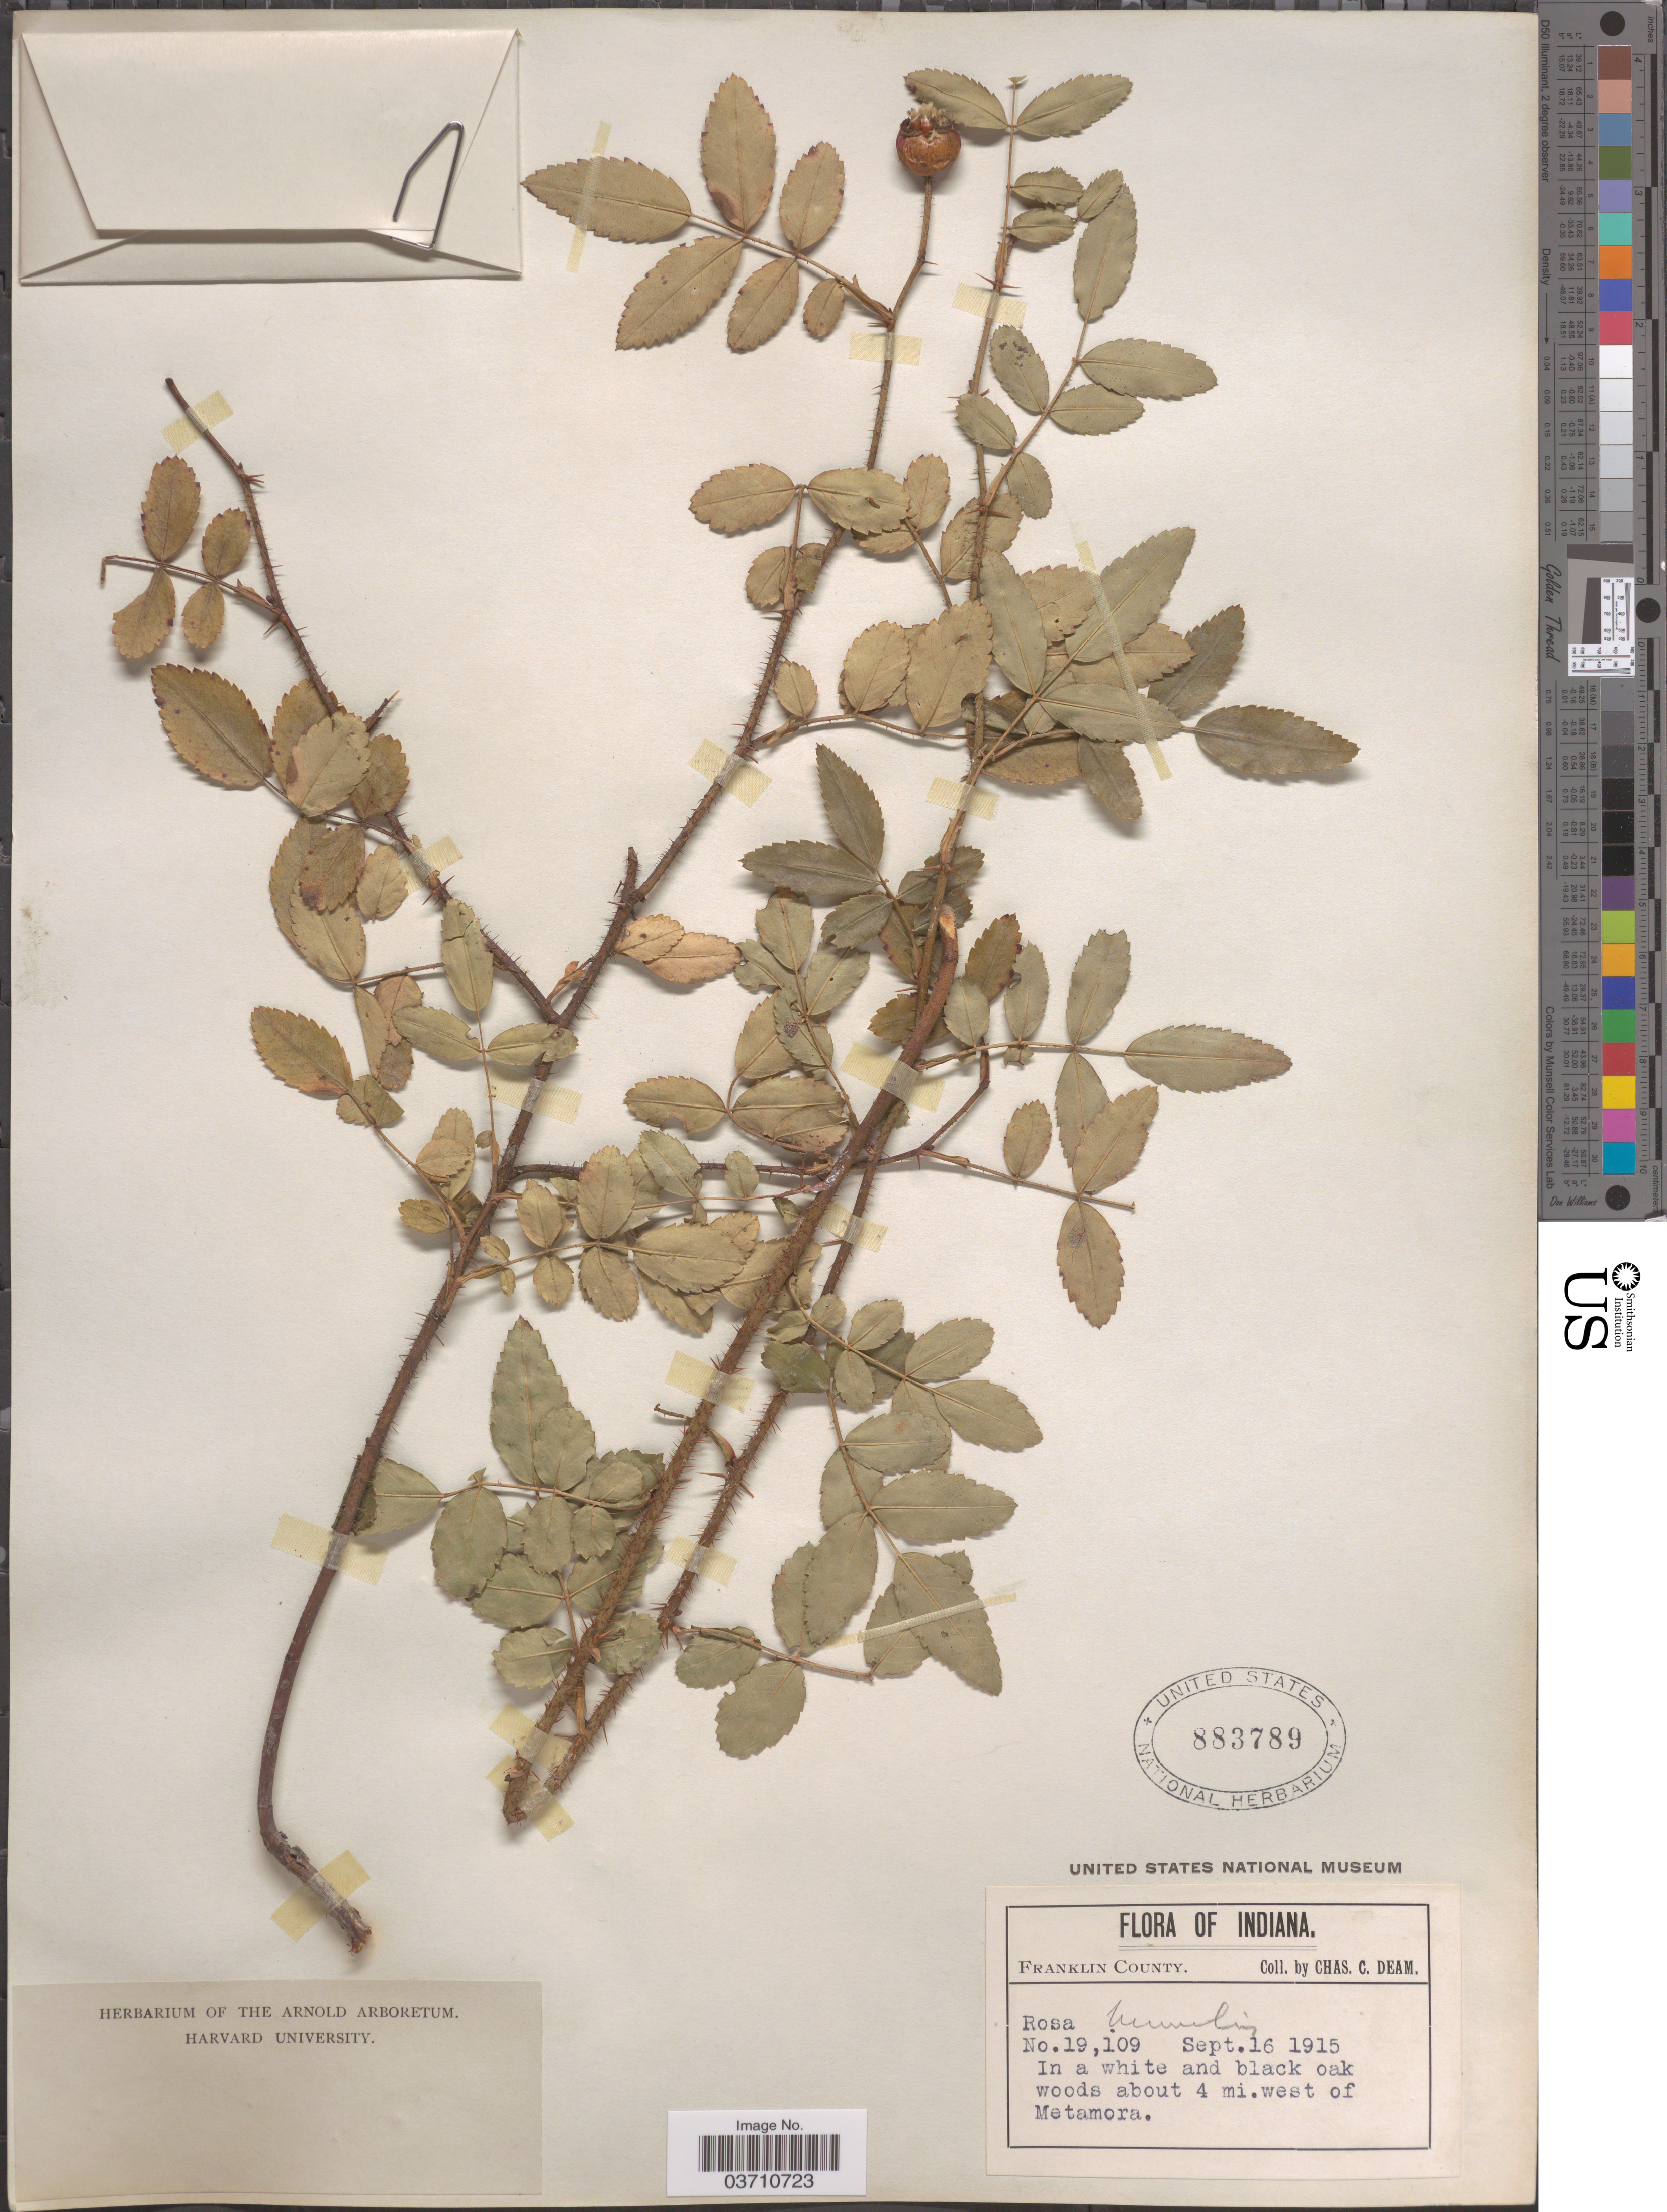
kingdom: Plantae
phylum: Tracheophyta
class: Magnoliopsida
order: Rosales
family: Rosaceae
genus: Rosa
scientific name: Rosa carolina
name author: L.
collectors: C. C. Deam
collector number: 19109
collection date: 1915-09-16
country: United States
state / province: Indiana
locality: Franklin County. About 4 mi. west of Metamora.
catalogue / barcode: US 883789